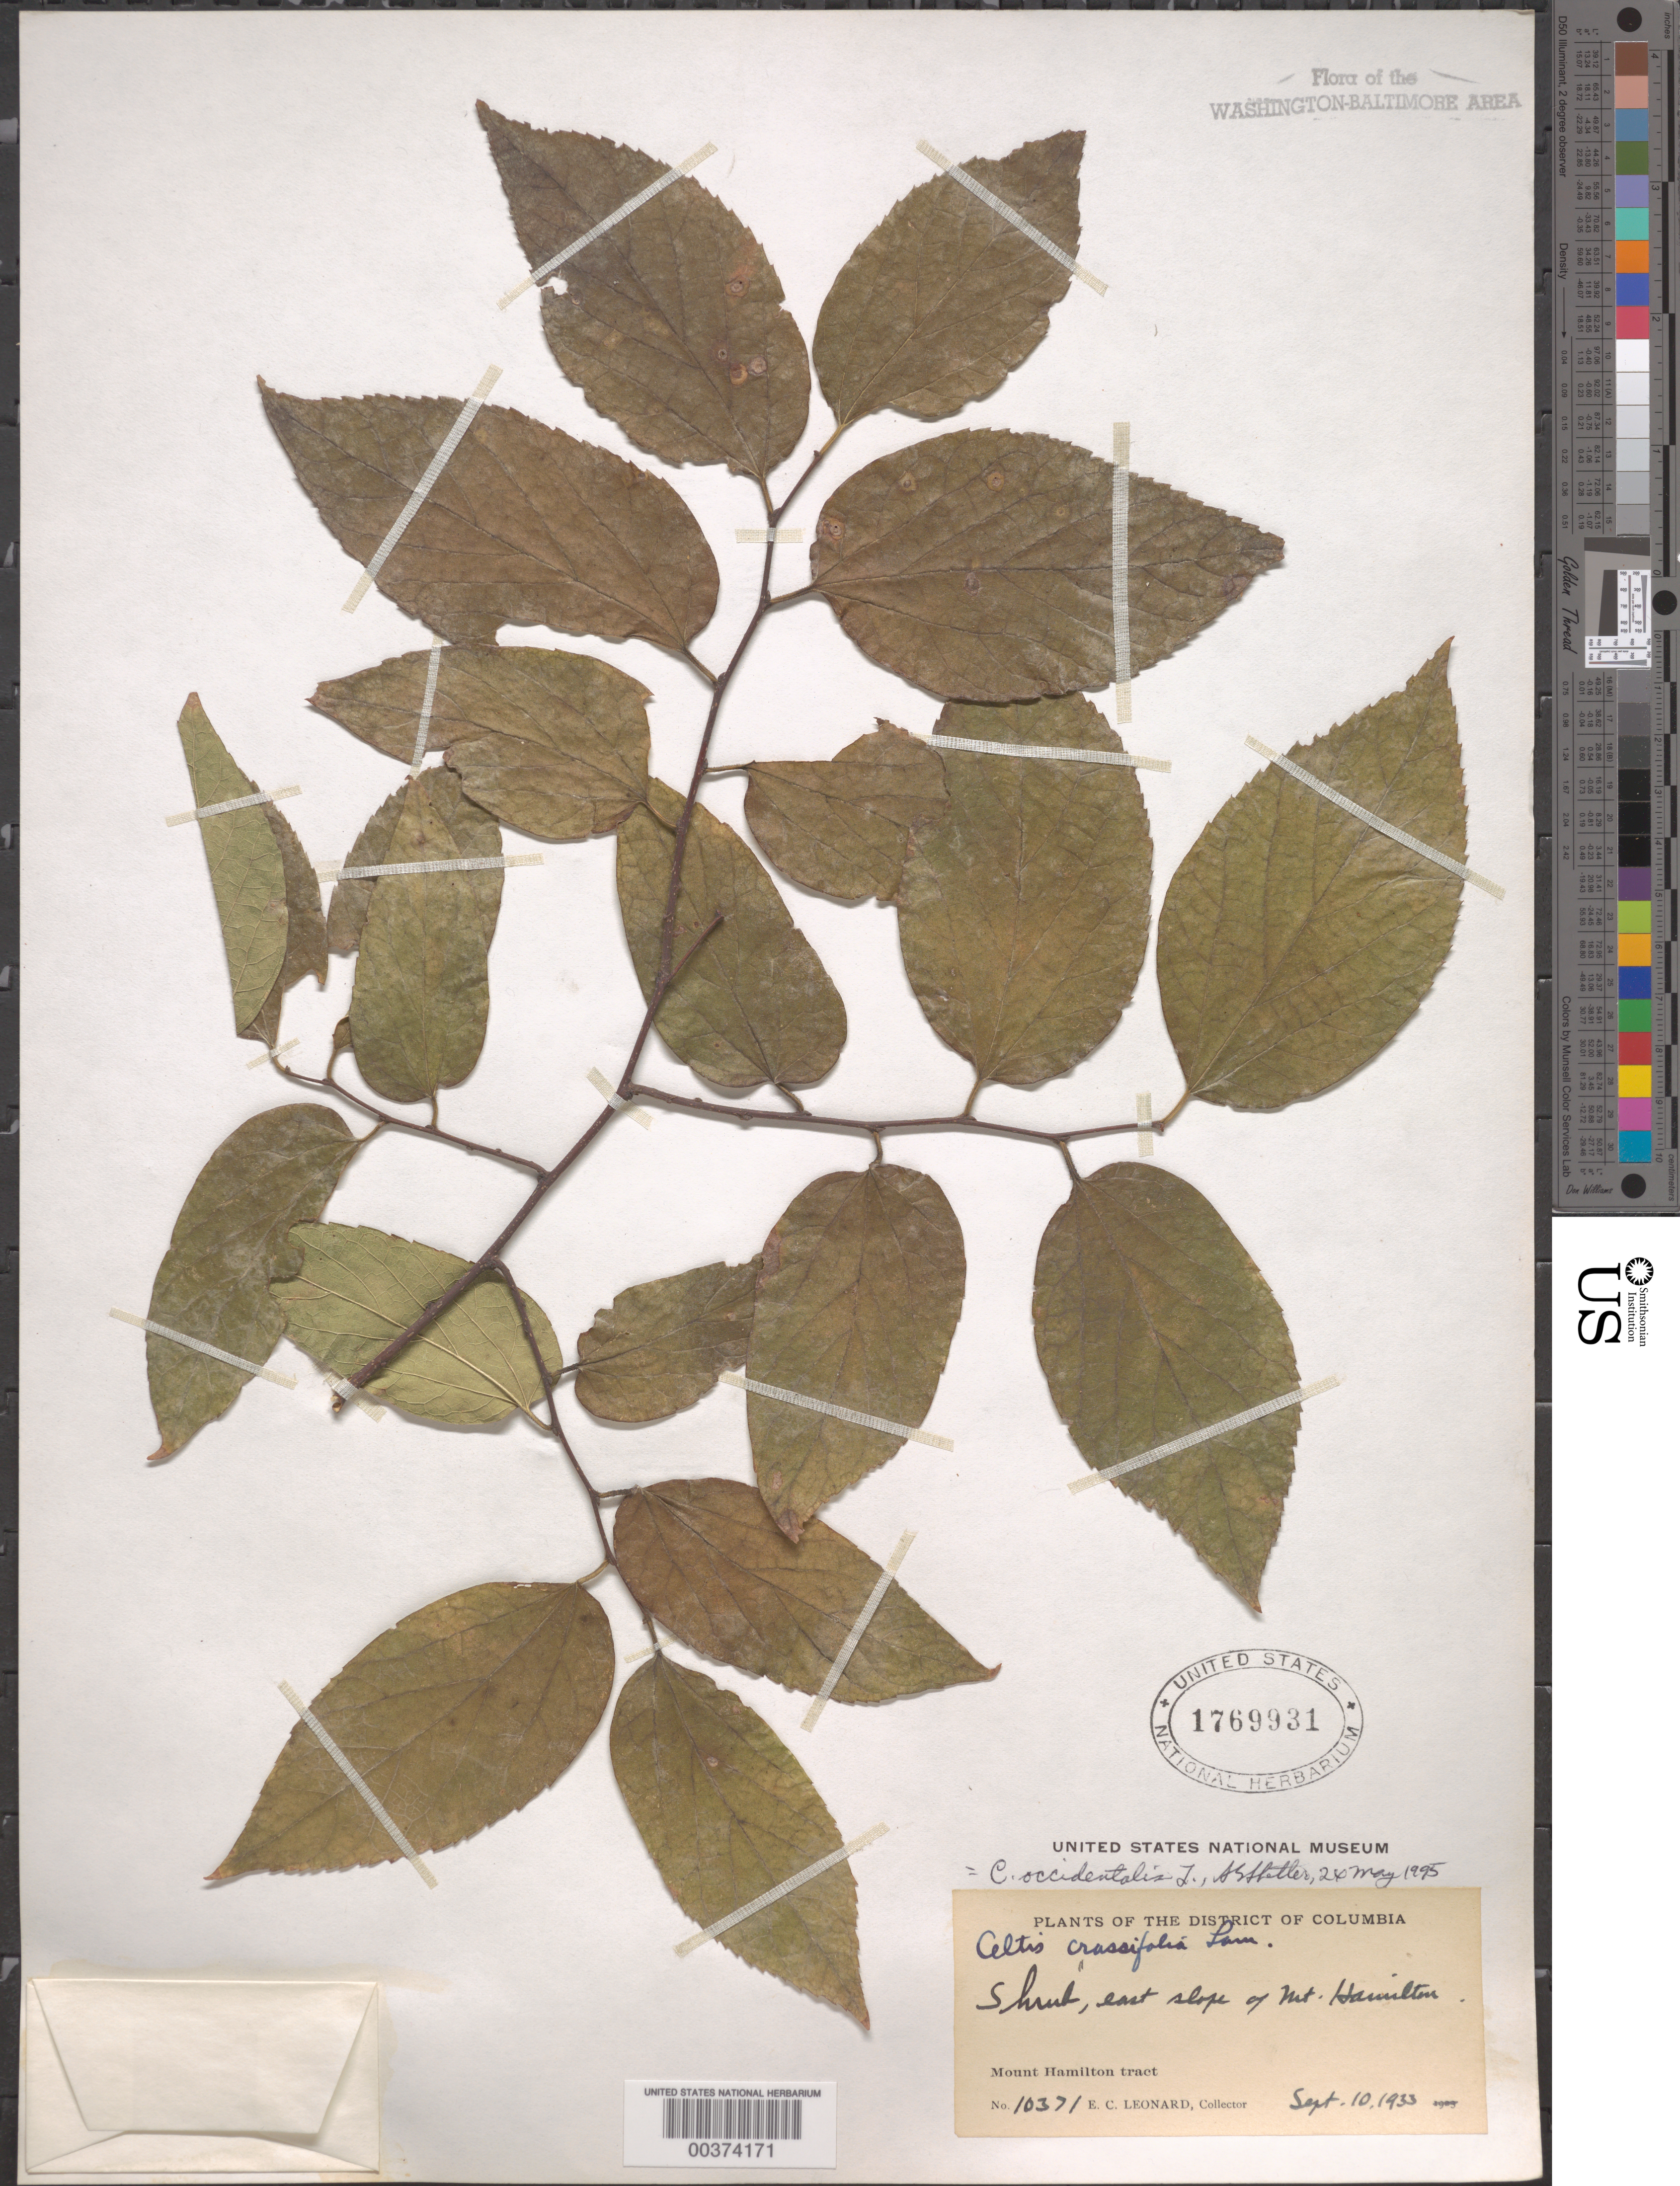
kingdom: Plantae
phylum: Tracheophyta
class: Magnoliopsida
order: Rosales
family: Cannabaceae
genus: Celtis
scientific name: Celtis occidentalis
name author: L.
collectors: E. C. Leonard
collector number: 10371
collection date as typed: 10 Sep 1933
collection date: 1933-09-10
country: United States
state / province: District of Columbia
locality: Mount Hamilton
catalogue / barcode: US 1769931